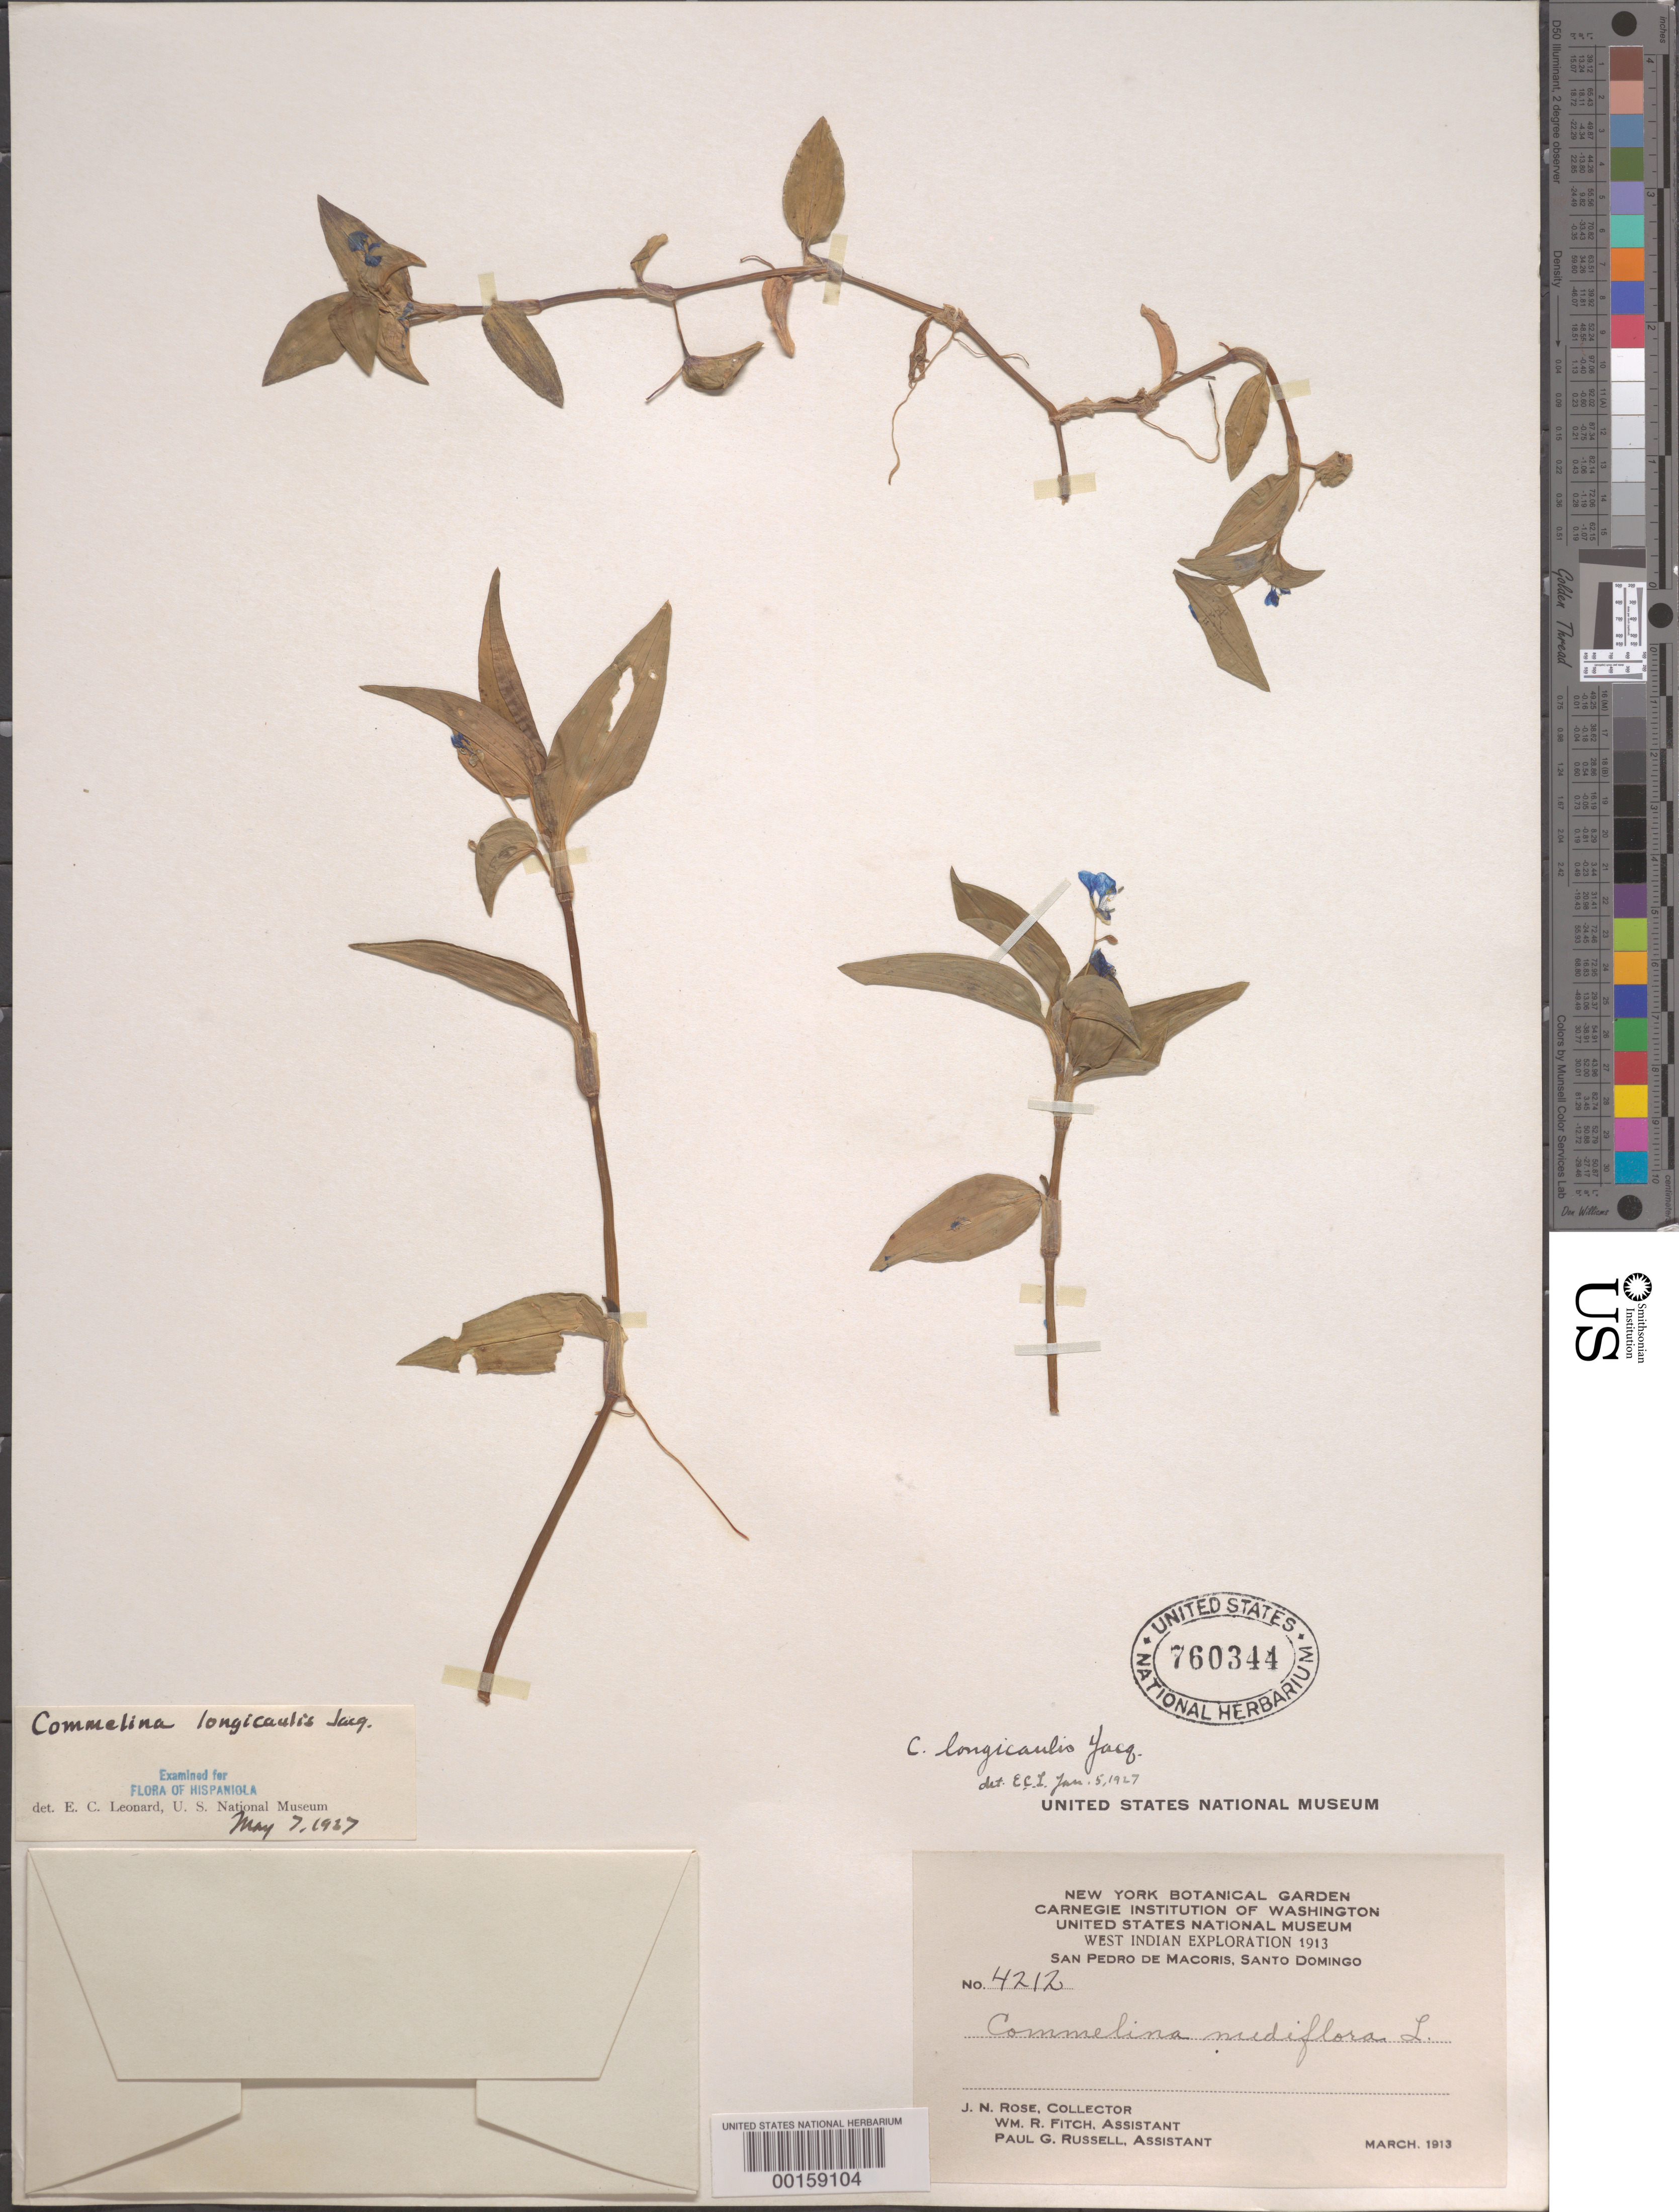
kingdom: Plantae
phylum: Tracheophyta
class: Liliopsida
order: Commelinales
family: Commelinaceae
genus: Commelina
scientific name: Commelina diffusa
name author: Burm. f.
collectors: J. N. Rose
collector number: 4212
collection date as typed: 13 Mar 1913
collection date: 1913-03-13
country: Dominican Republic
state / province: Distrito Nacional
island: Hispaniola Island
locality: San pedros de macoris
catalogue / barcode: US 760344